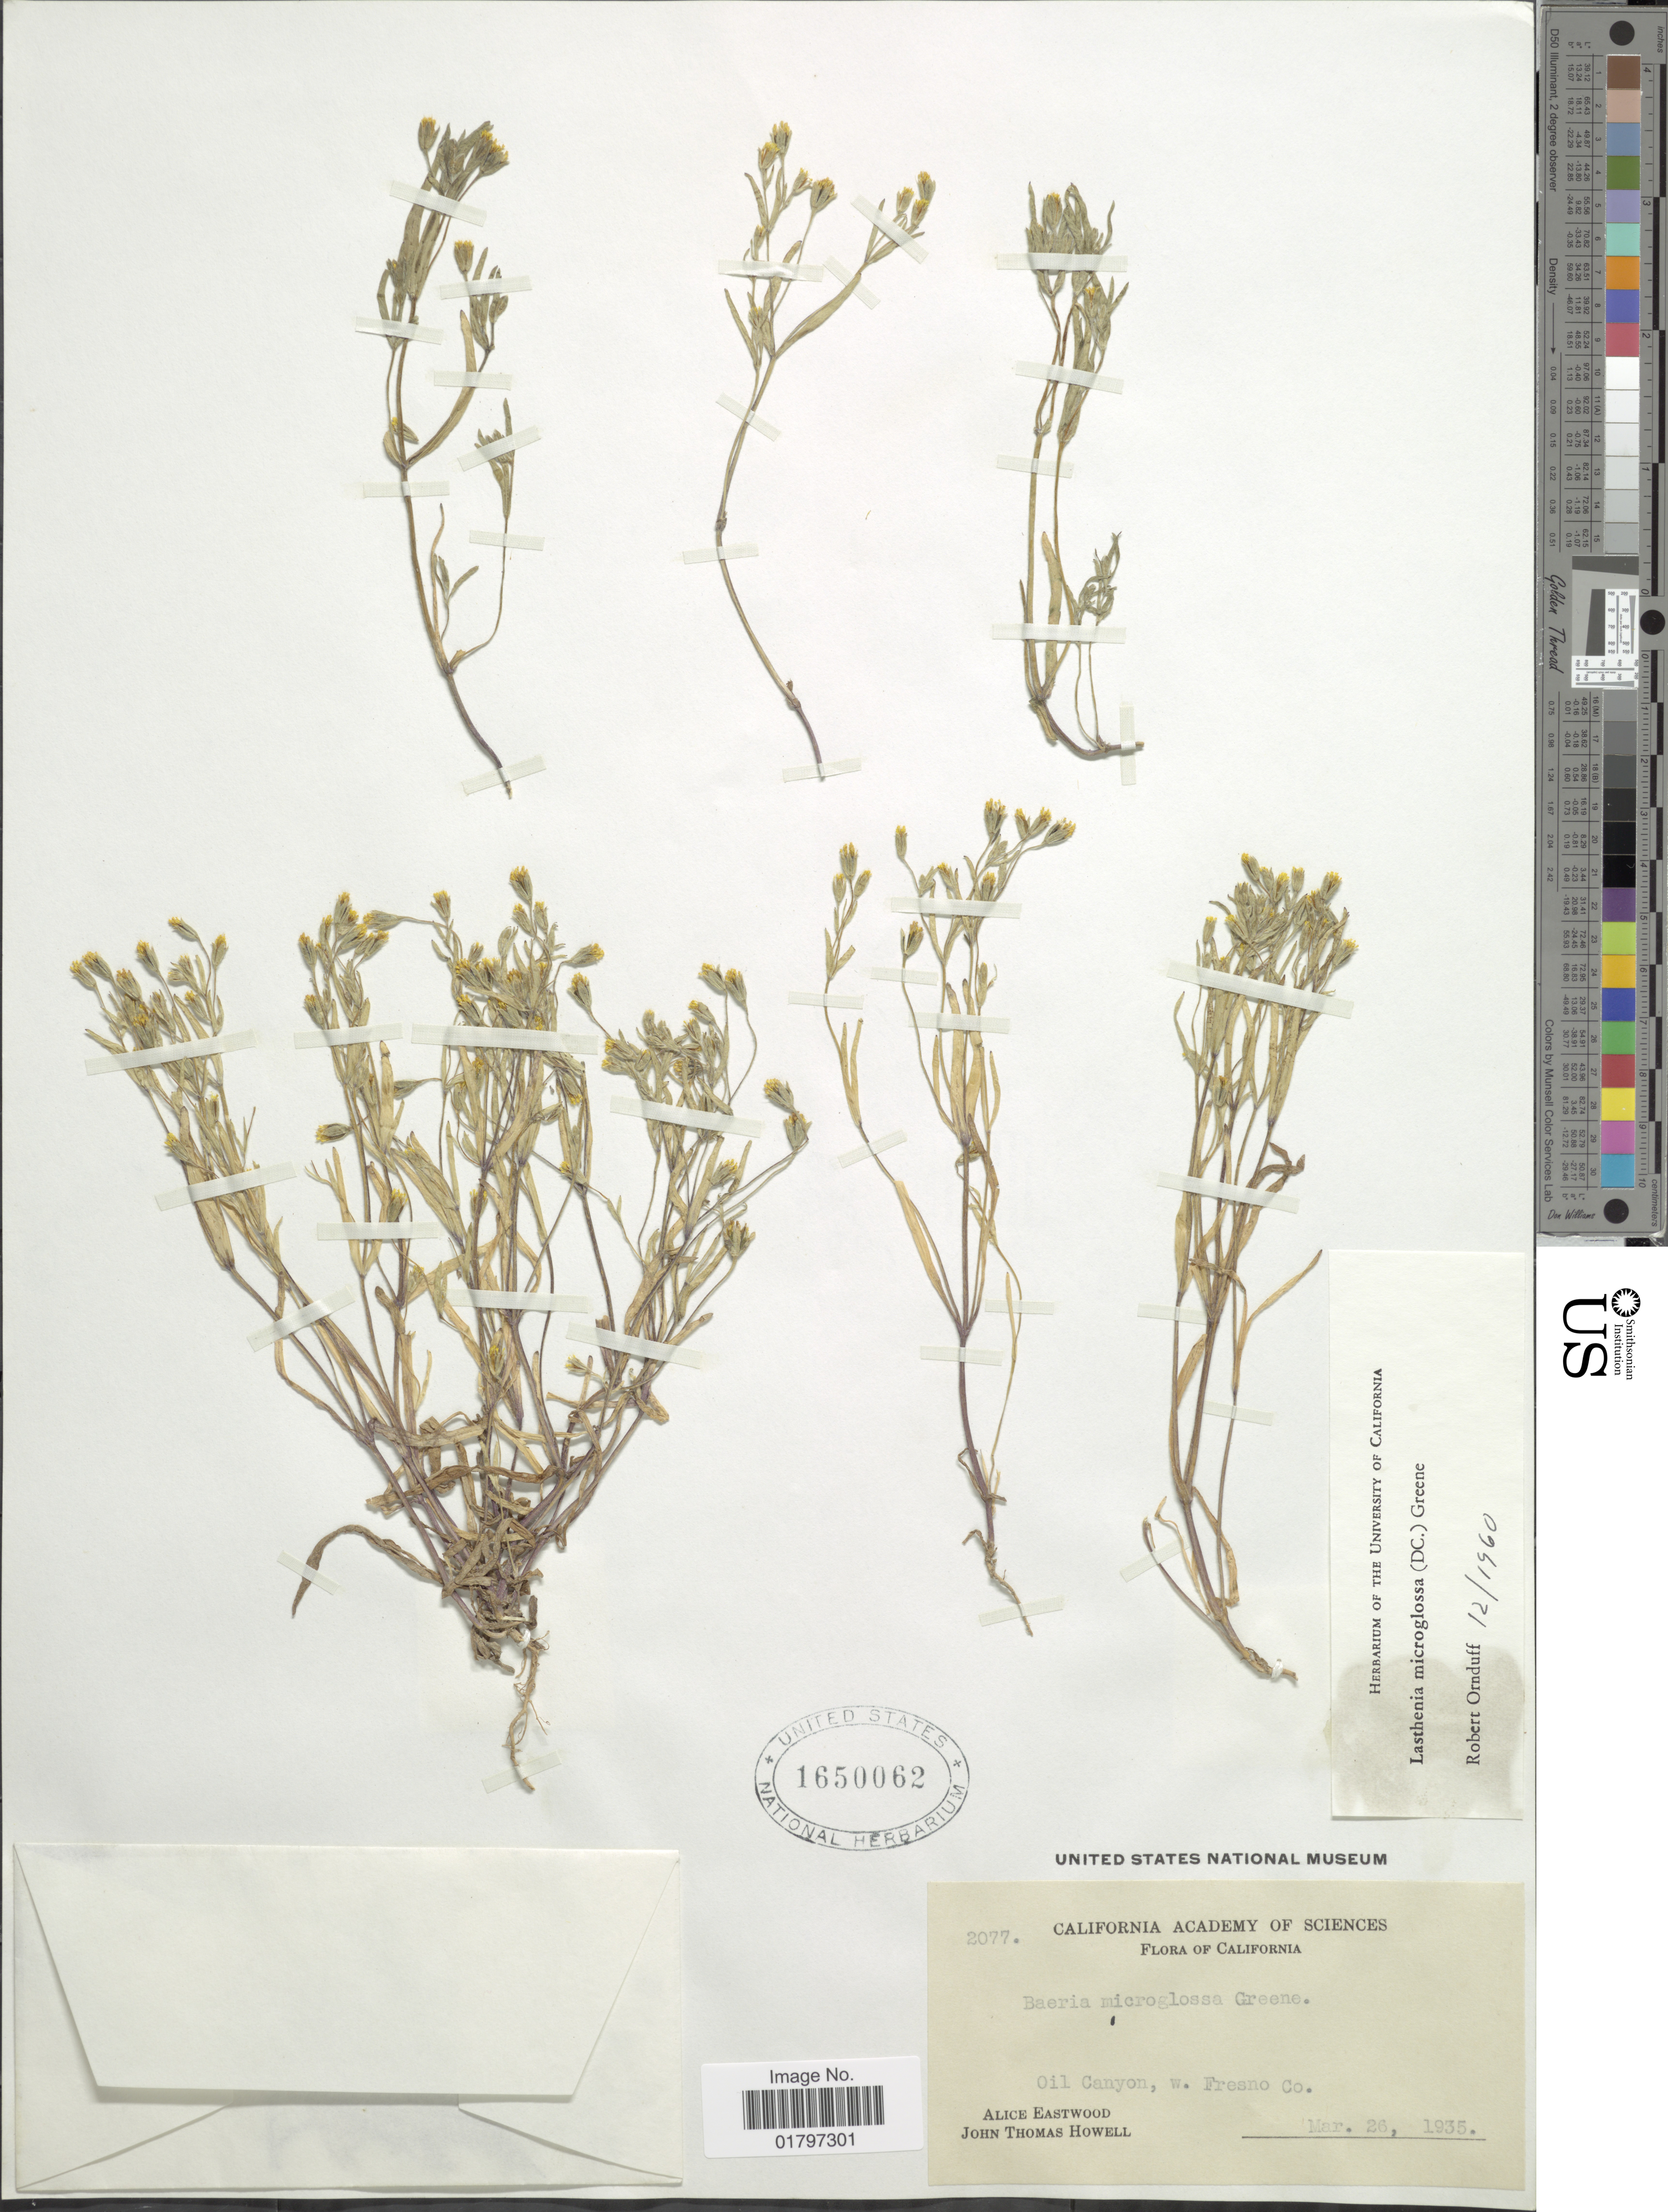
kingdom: Plantae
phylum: Tracheophyta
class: Magnoliopsida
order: Asterales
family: Asteraceae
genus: Lasthenia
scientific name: Lasthenia microglossa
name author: (DC.) Greene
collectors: A. Eastwood & J. T. Howell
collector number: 2077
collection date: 1935-03-26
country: United States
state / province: California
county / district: Fresno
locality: Oil Canyon, w. Fresno Co.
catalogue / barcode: US 1650062